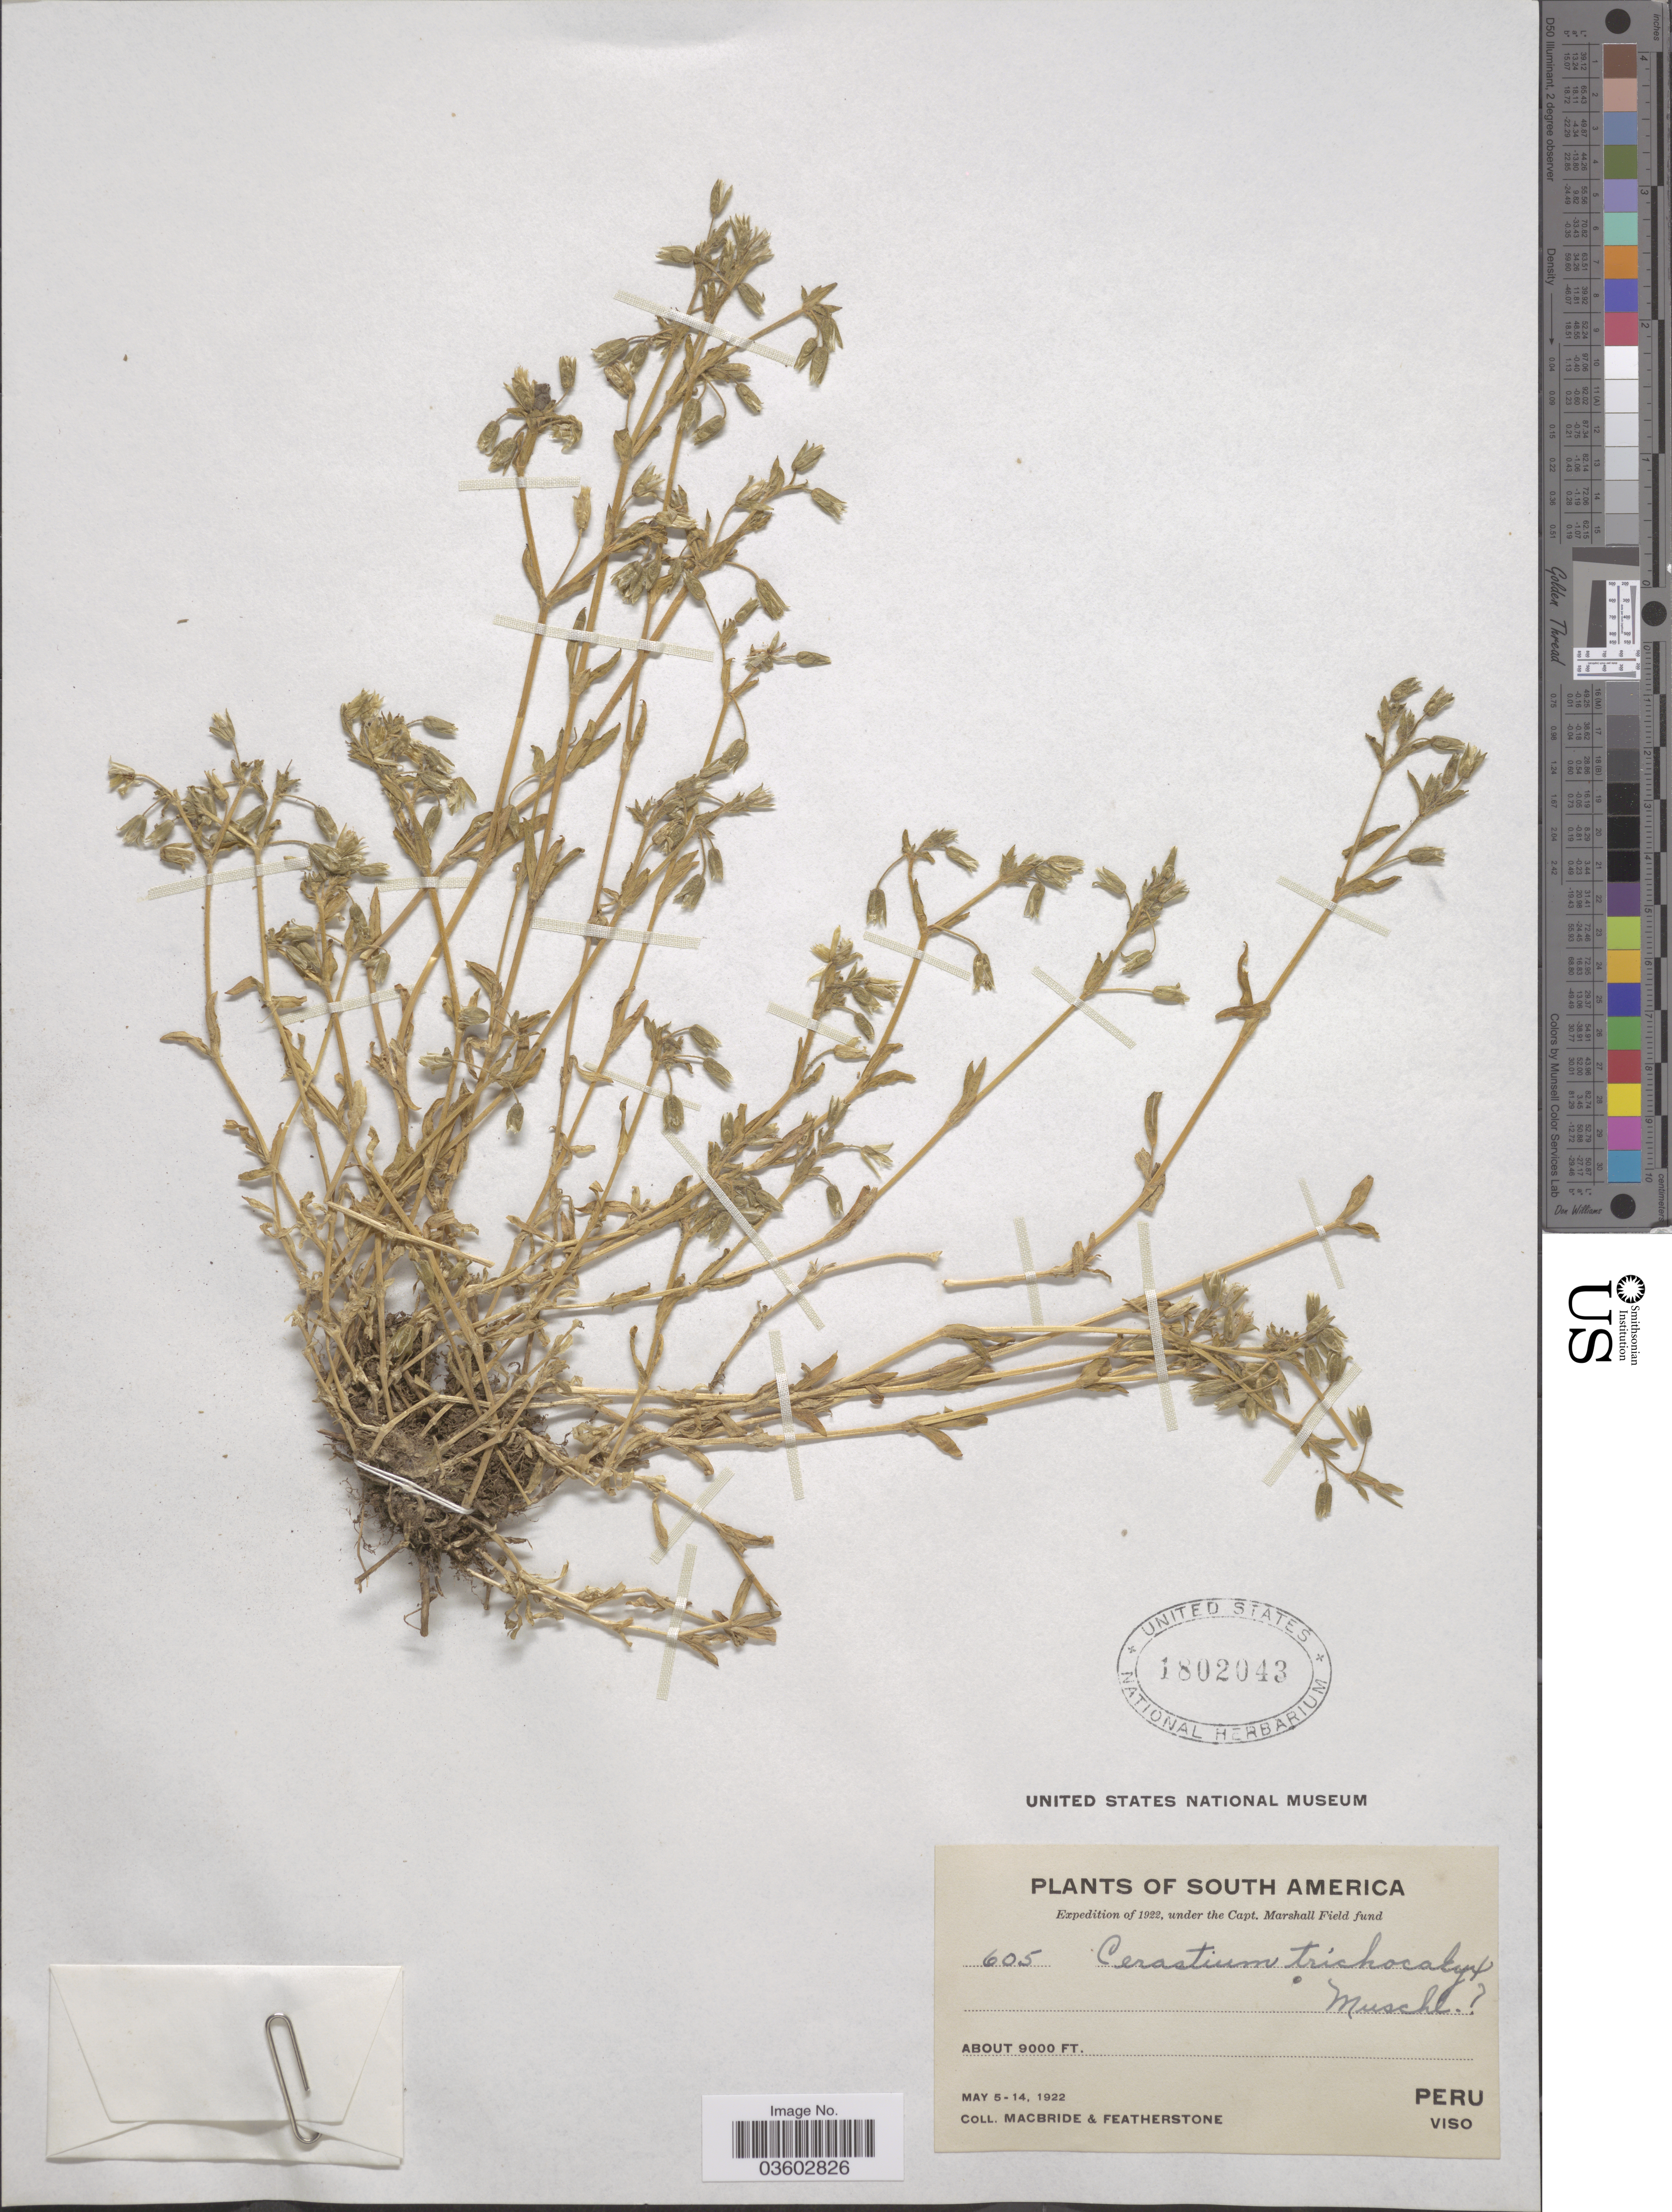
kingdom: Plantae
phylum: Tracheophyta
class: Magnoliopsida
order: Caryophyllales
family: Caryophyllaceae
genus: Cerastium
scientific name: Cerastium trichocalyx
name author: Muschl.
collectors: Macbride, -- & -. Featherstone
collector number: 605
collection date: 1922-05-05/1922-05-14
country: Peru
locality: Viso.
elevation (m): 2743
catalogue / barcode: US 1802043